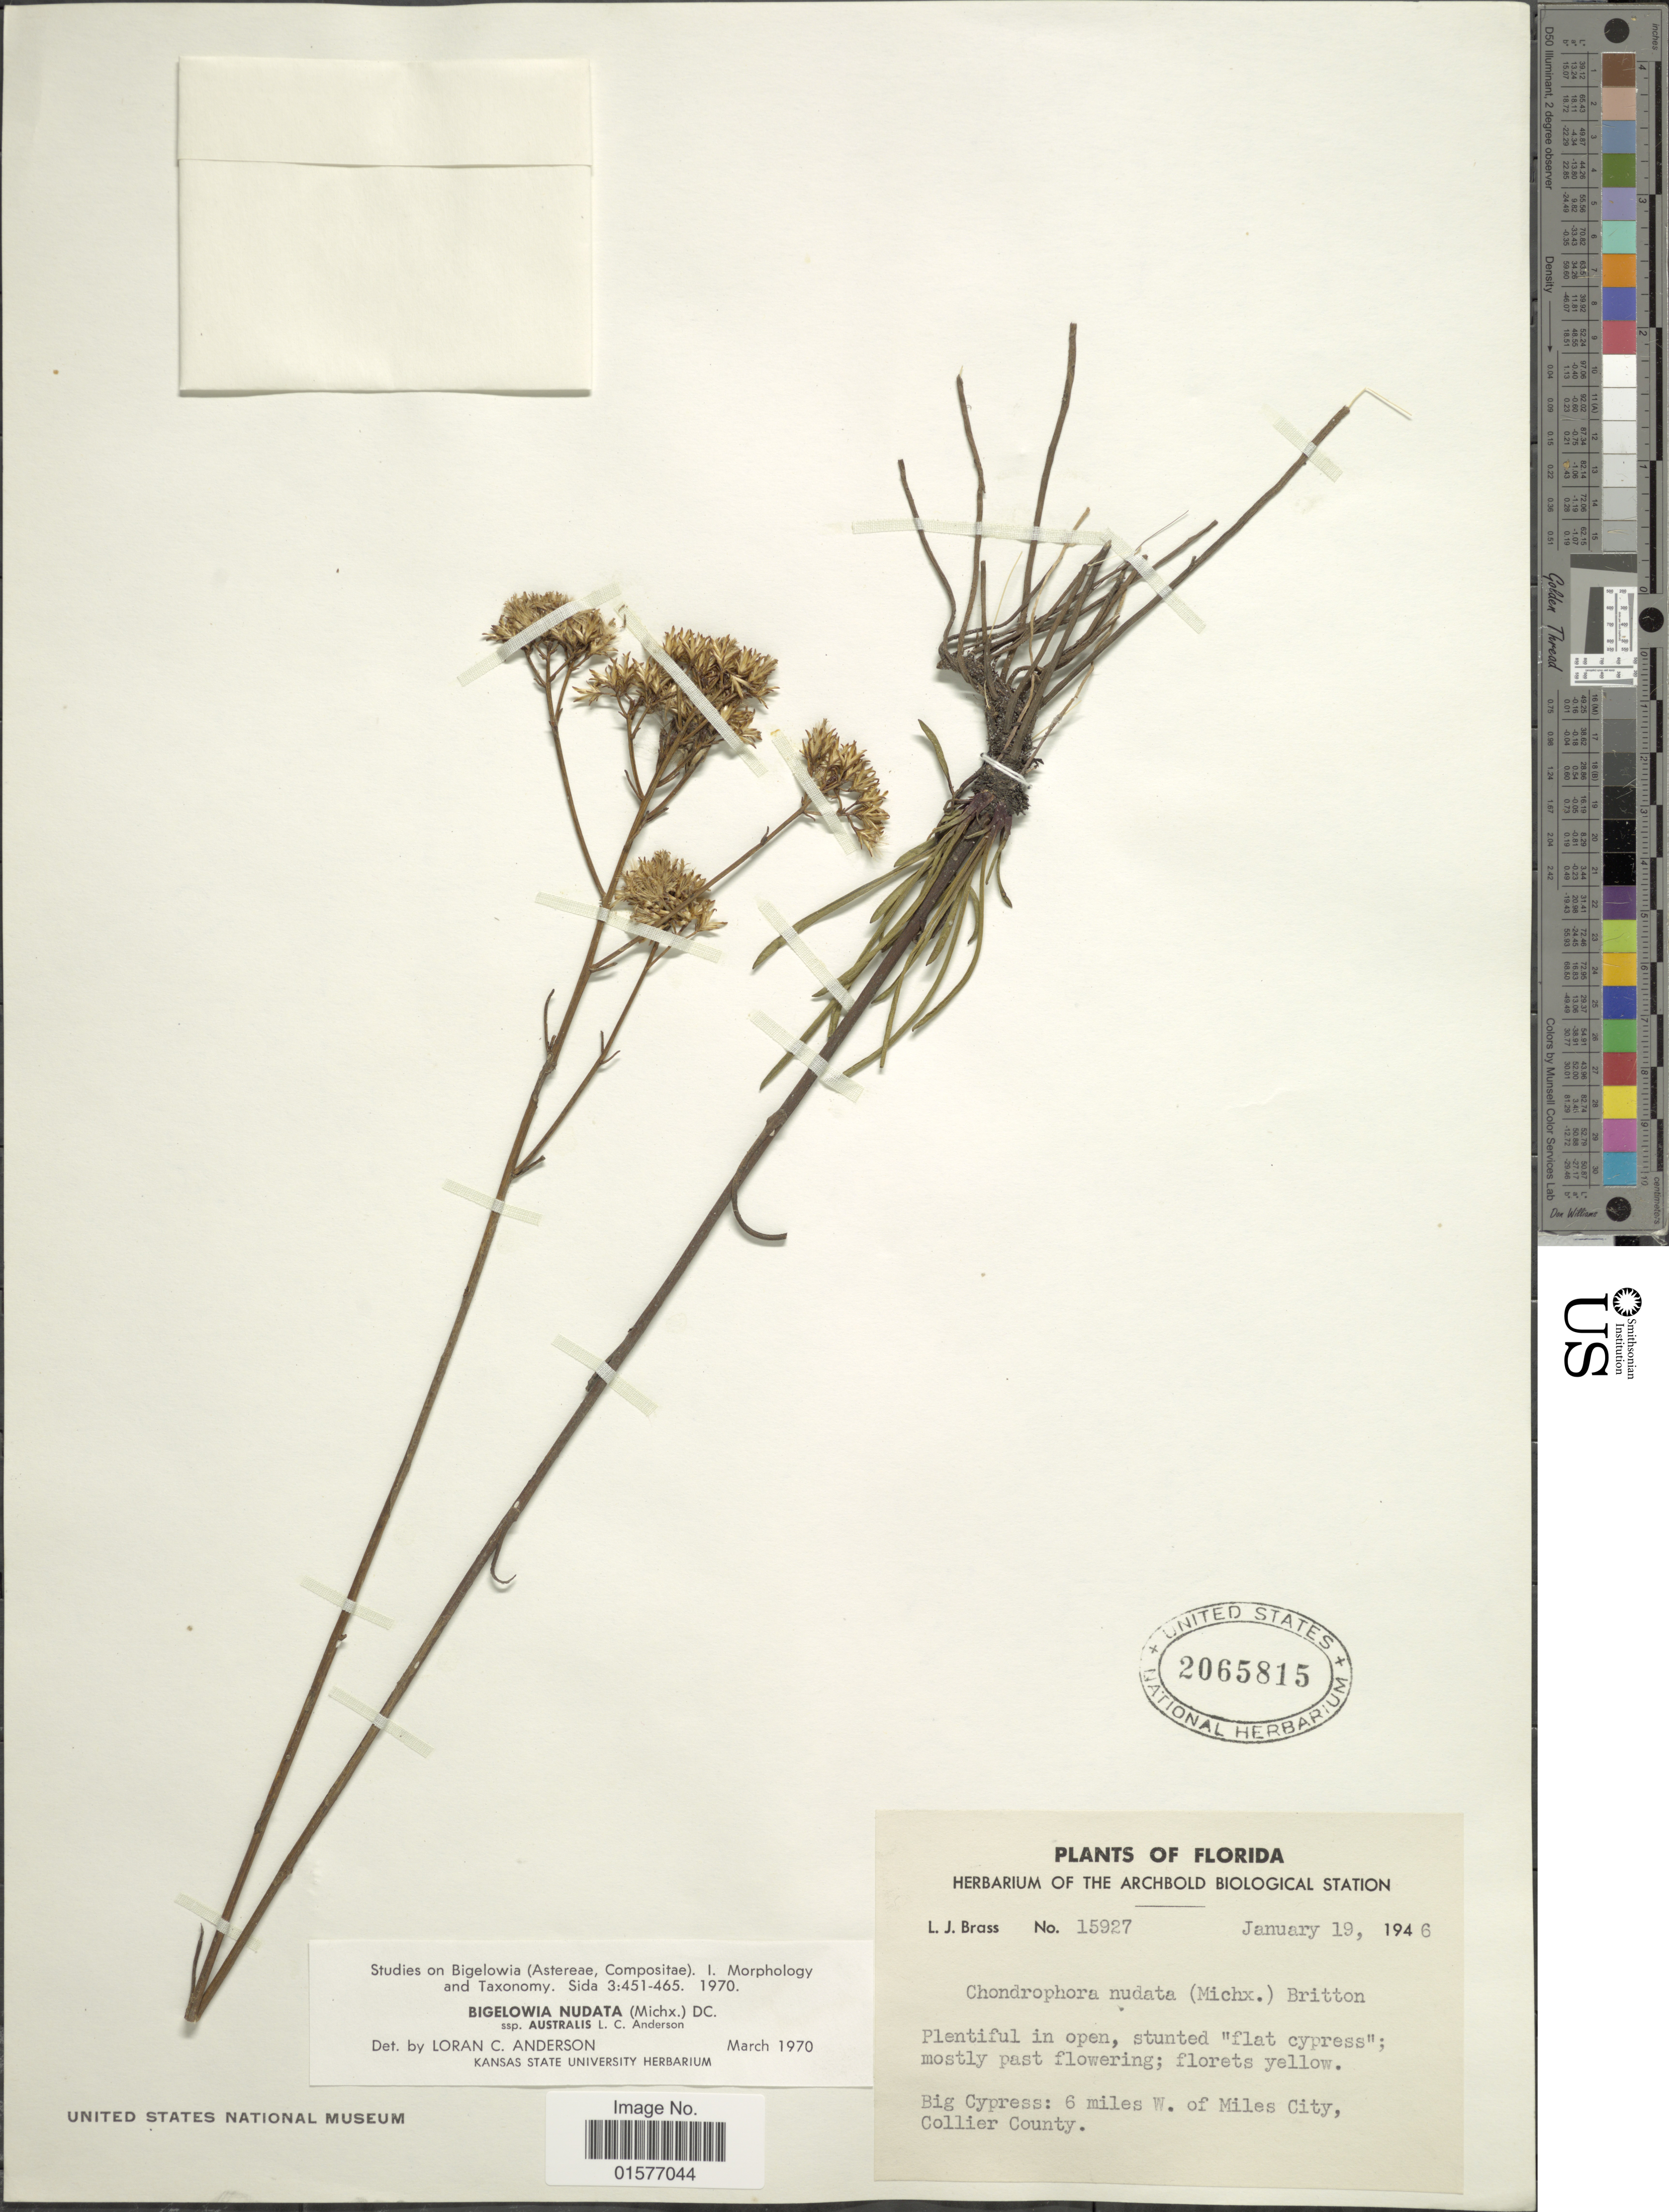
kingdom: Plantae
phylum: Tracheophyta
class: Magnoliopsida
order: Asterales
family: Asteraceae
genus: Bigelowia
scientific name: Bigelowia nudata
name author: (Michx.) DC.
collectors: L. J. Brass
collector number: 15927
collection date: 1946-01-19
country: United States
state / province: Florida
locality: Big Cypress: 6 miles W. of Miles City, Collier County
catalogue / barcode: US 2065815